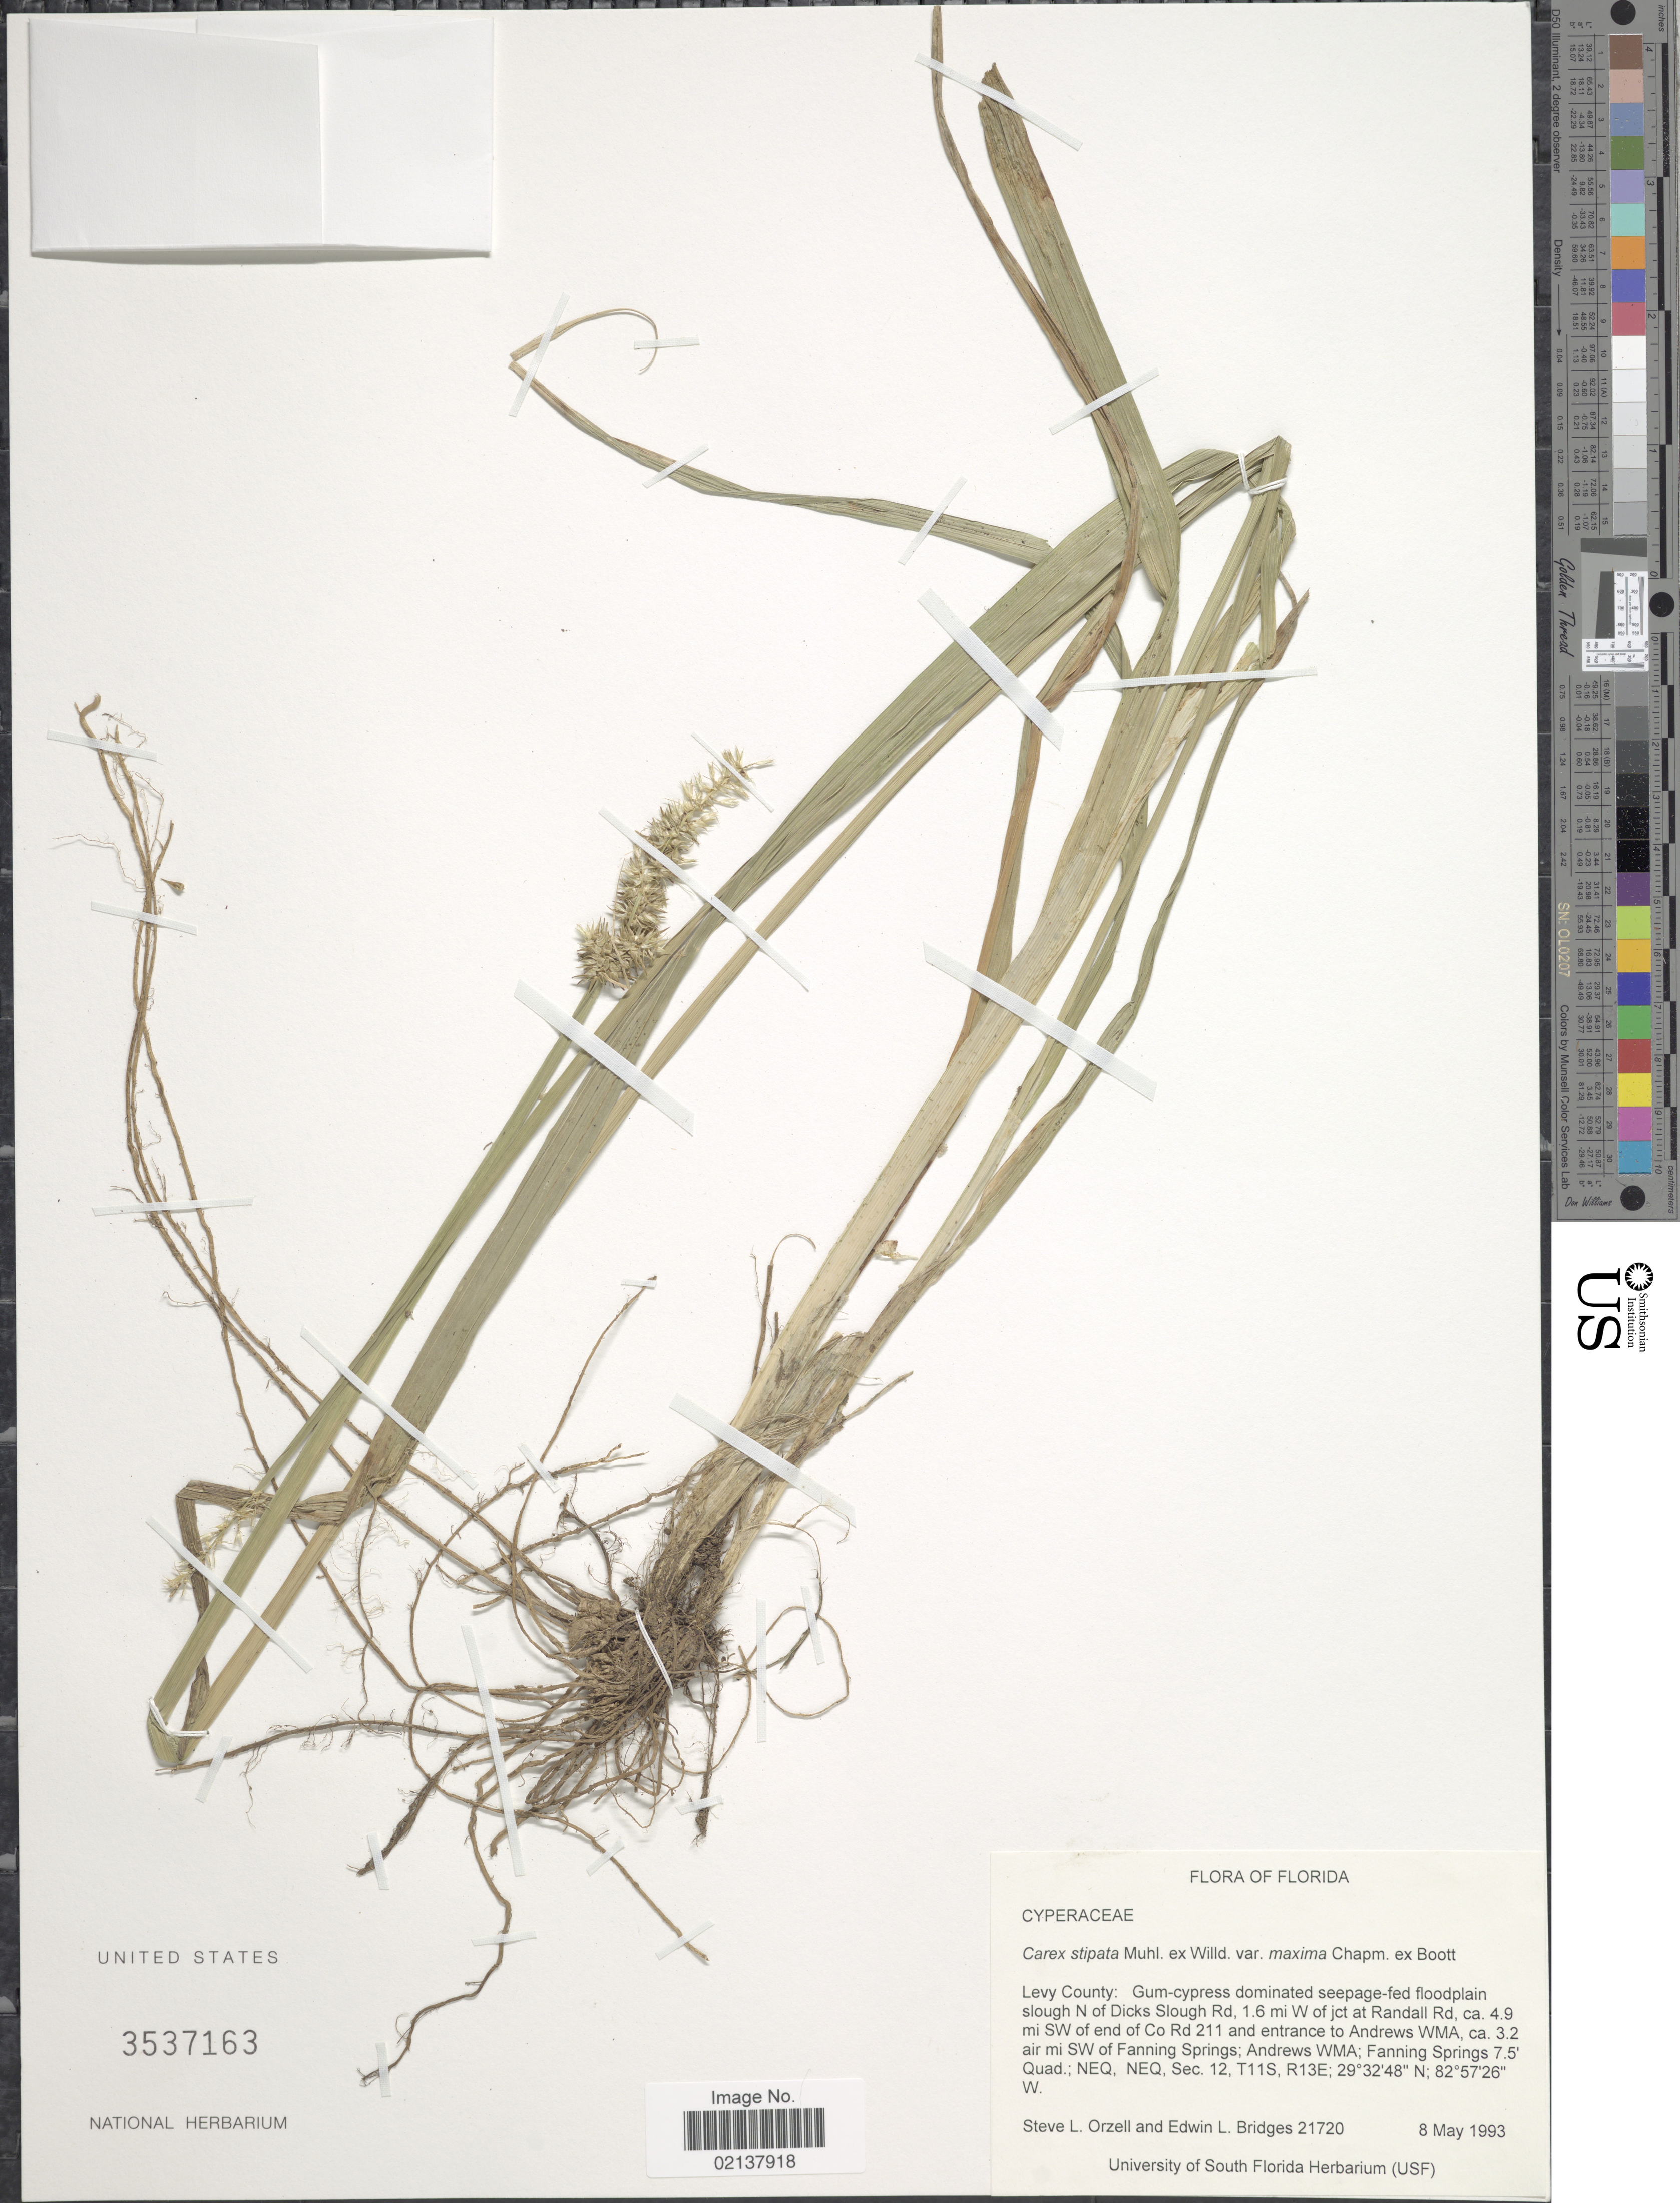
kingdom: Plantae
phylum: Tracheophyta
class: Liliopsida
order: Poales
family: Cyperaceae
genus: Carex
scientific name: Carex stipata var. maxima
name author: Chapm. ex Boott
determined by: Strong, Mark T., (BOT), Smithsonian Institution - National Museum of Natural History (UNITED STATES)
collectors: S. Orzell & E. Bridges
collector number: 21720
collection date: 1993-05-08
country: United States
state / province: Florida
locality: Florida. Levy County: Gum-cypress dominated seepage-fed floodplain Slough N of Dicks Slough Rd, 1.6 mi W of jct at Randall, ca. 4.9 mi SW of end of Co Rd 211 and entrance to Andrews WMA, ca. 3.2 air mi SW of Fanning Springs; Andrews WMA; Fanning Springs 7.5' Quad.; NEQ, NEQ, Sec 12, 12 T11S, R13E.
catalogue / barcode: US 3537163